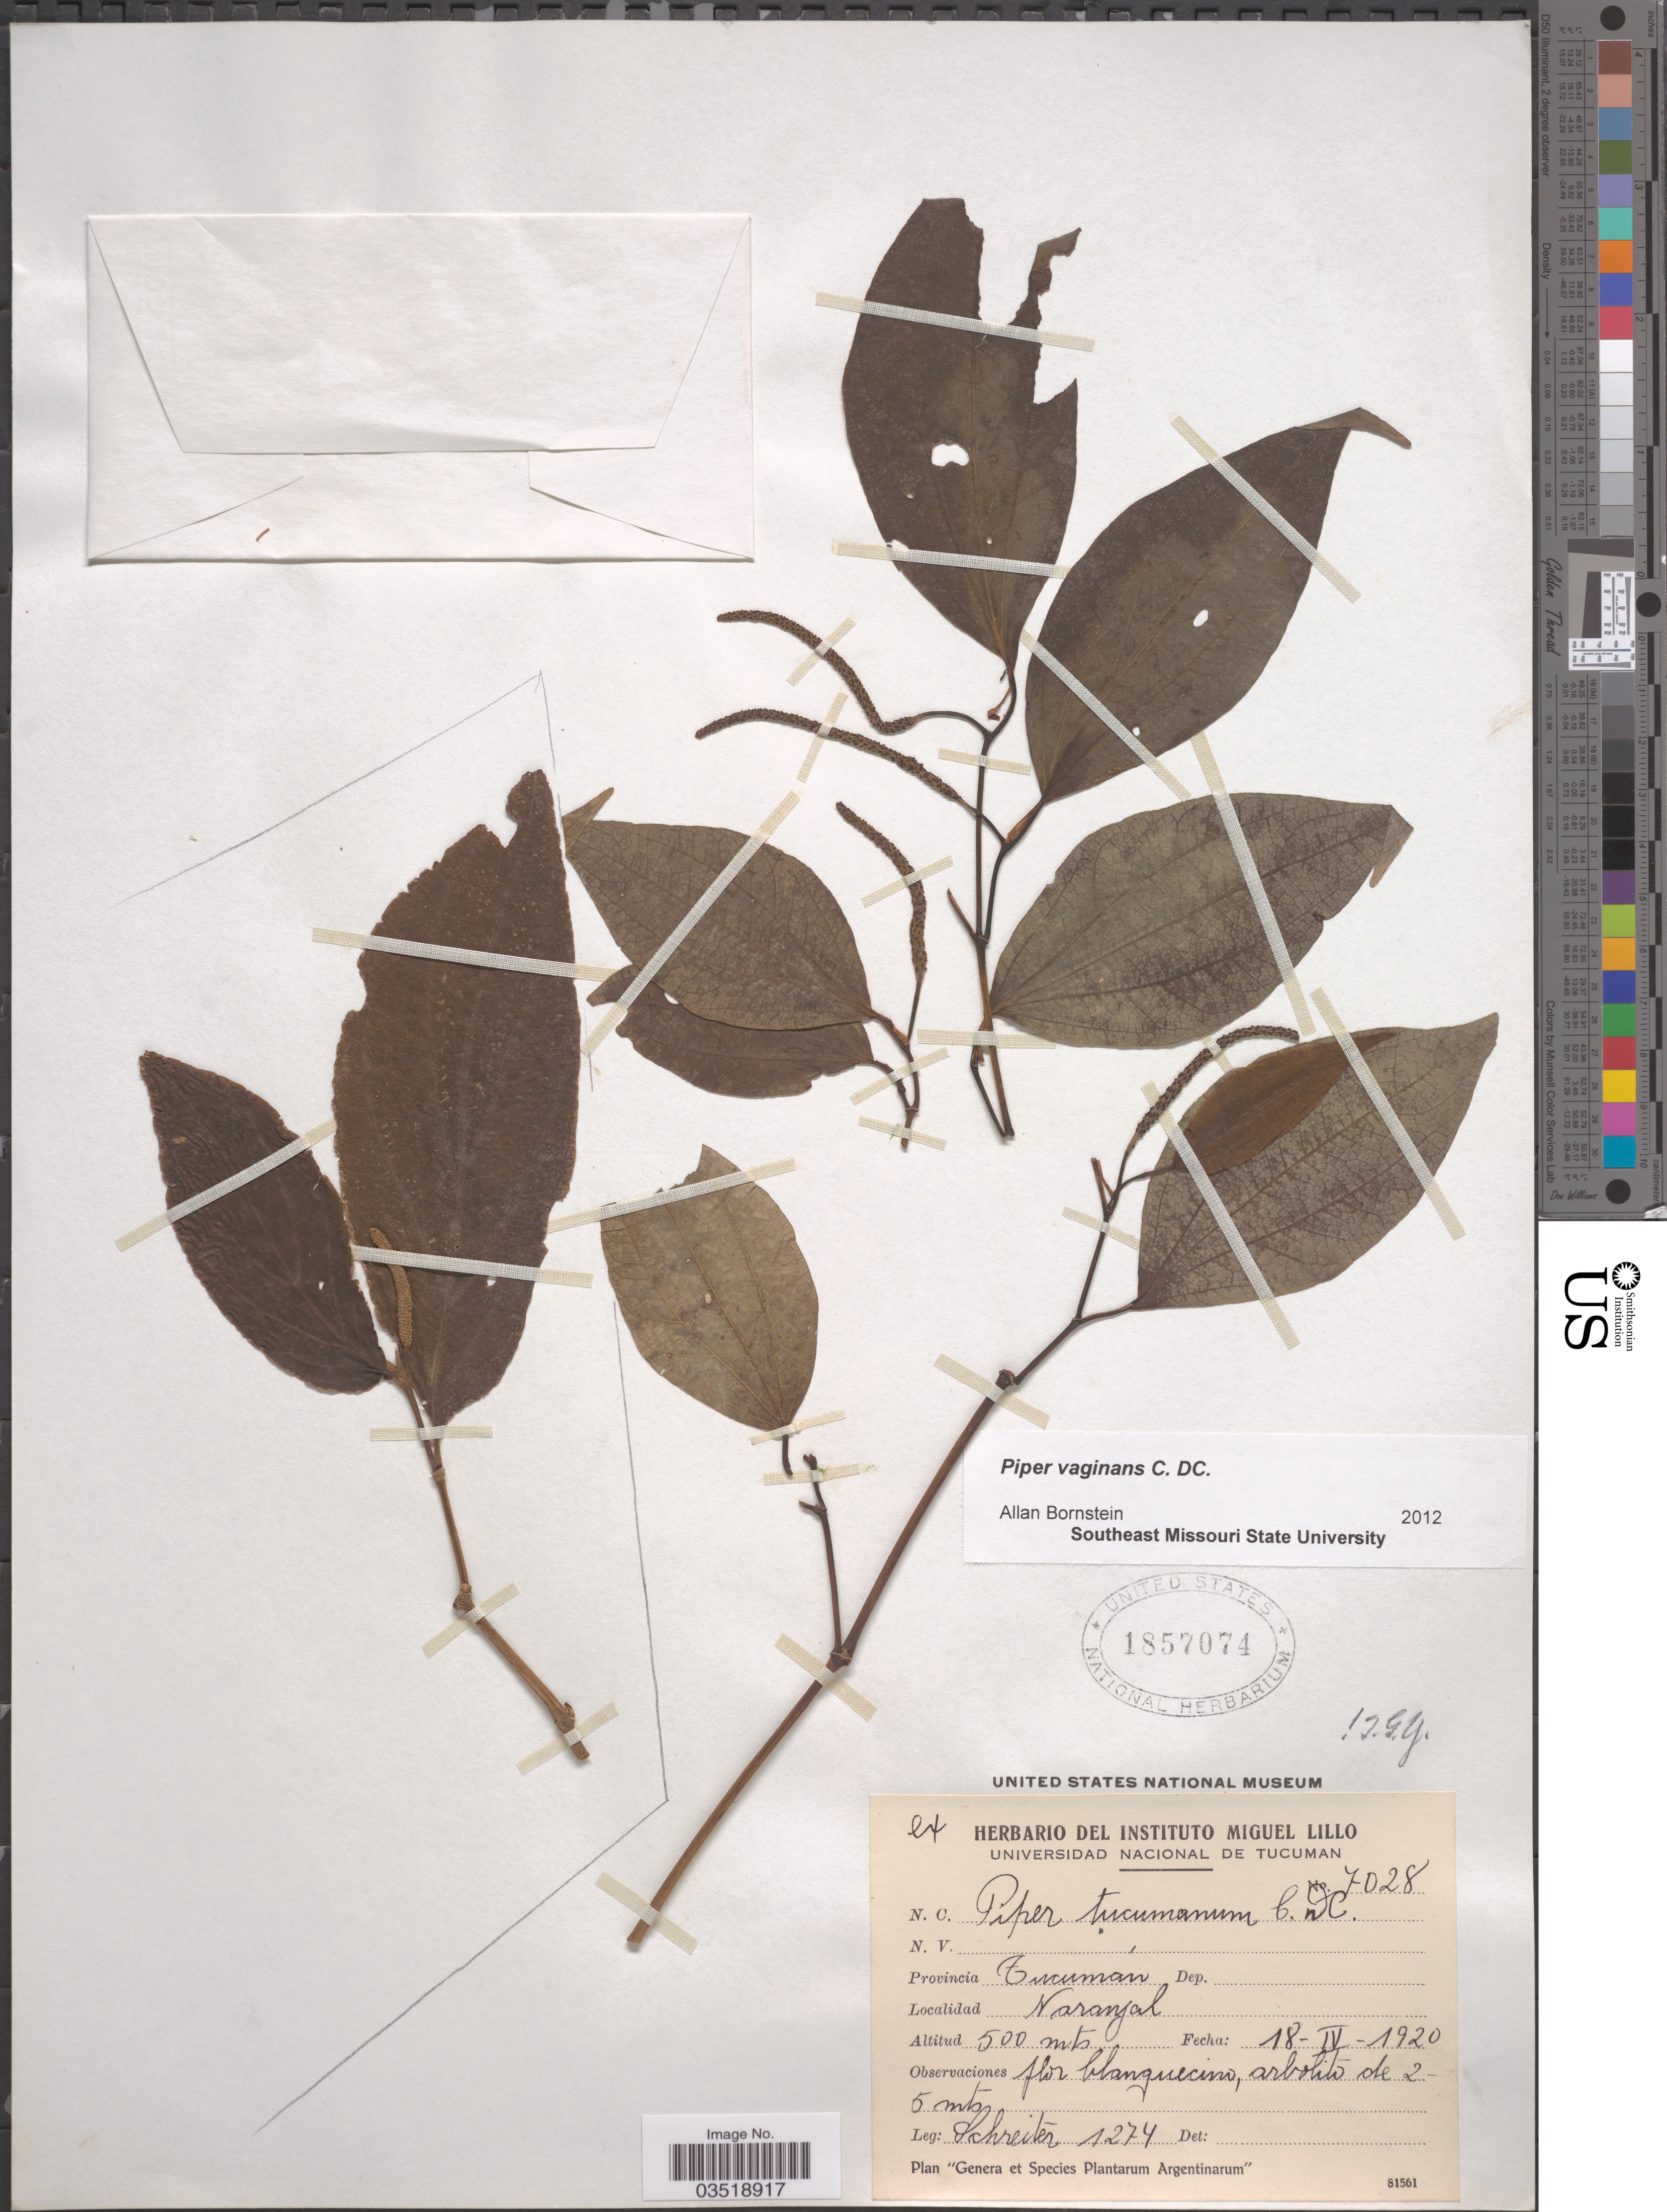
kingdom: Plantae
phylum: Tracheophyta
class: Magnoliopsida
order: Piperales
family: Piperaceae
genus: Piper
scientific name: Piper vaginans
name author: C. DC.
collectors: -. Schreiter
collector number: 1274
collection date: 1920-09-18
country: Argentina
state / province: Tucuman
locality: Provincia Tucumán. Naranjal.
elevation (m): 500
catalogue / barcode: US 1857074